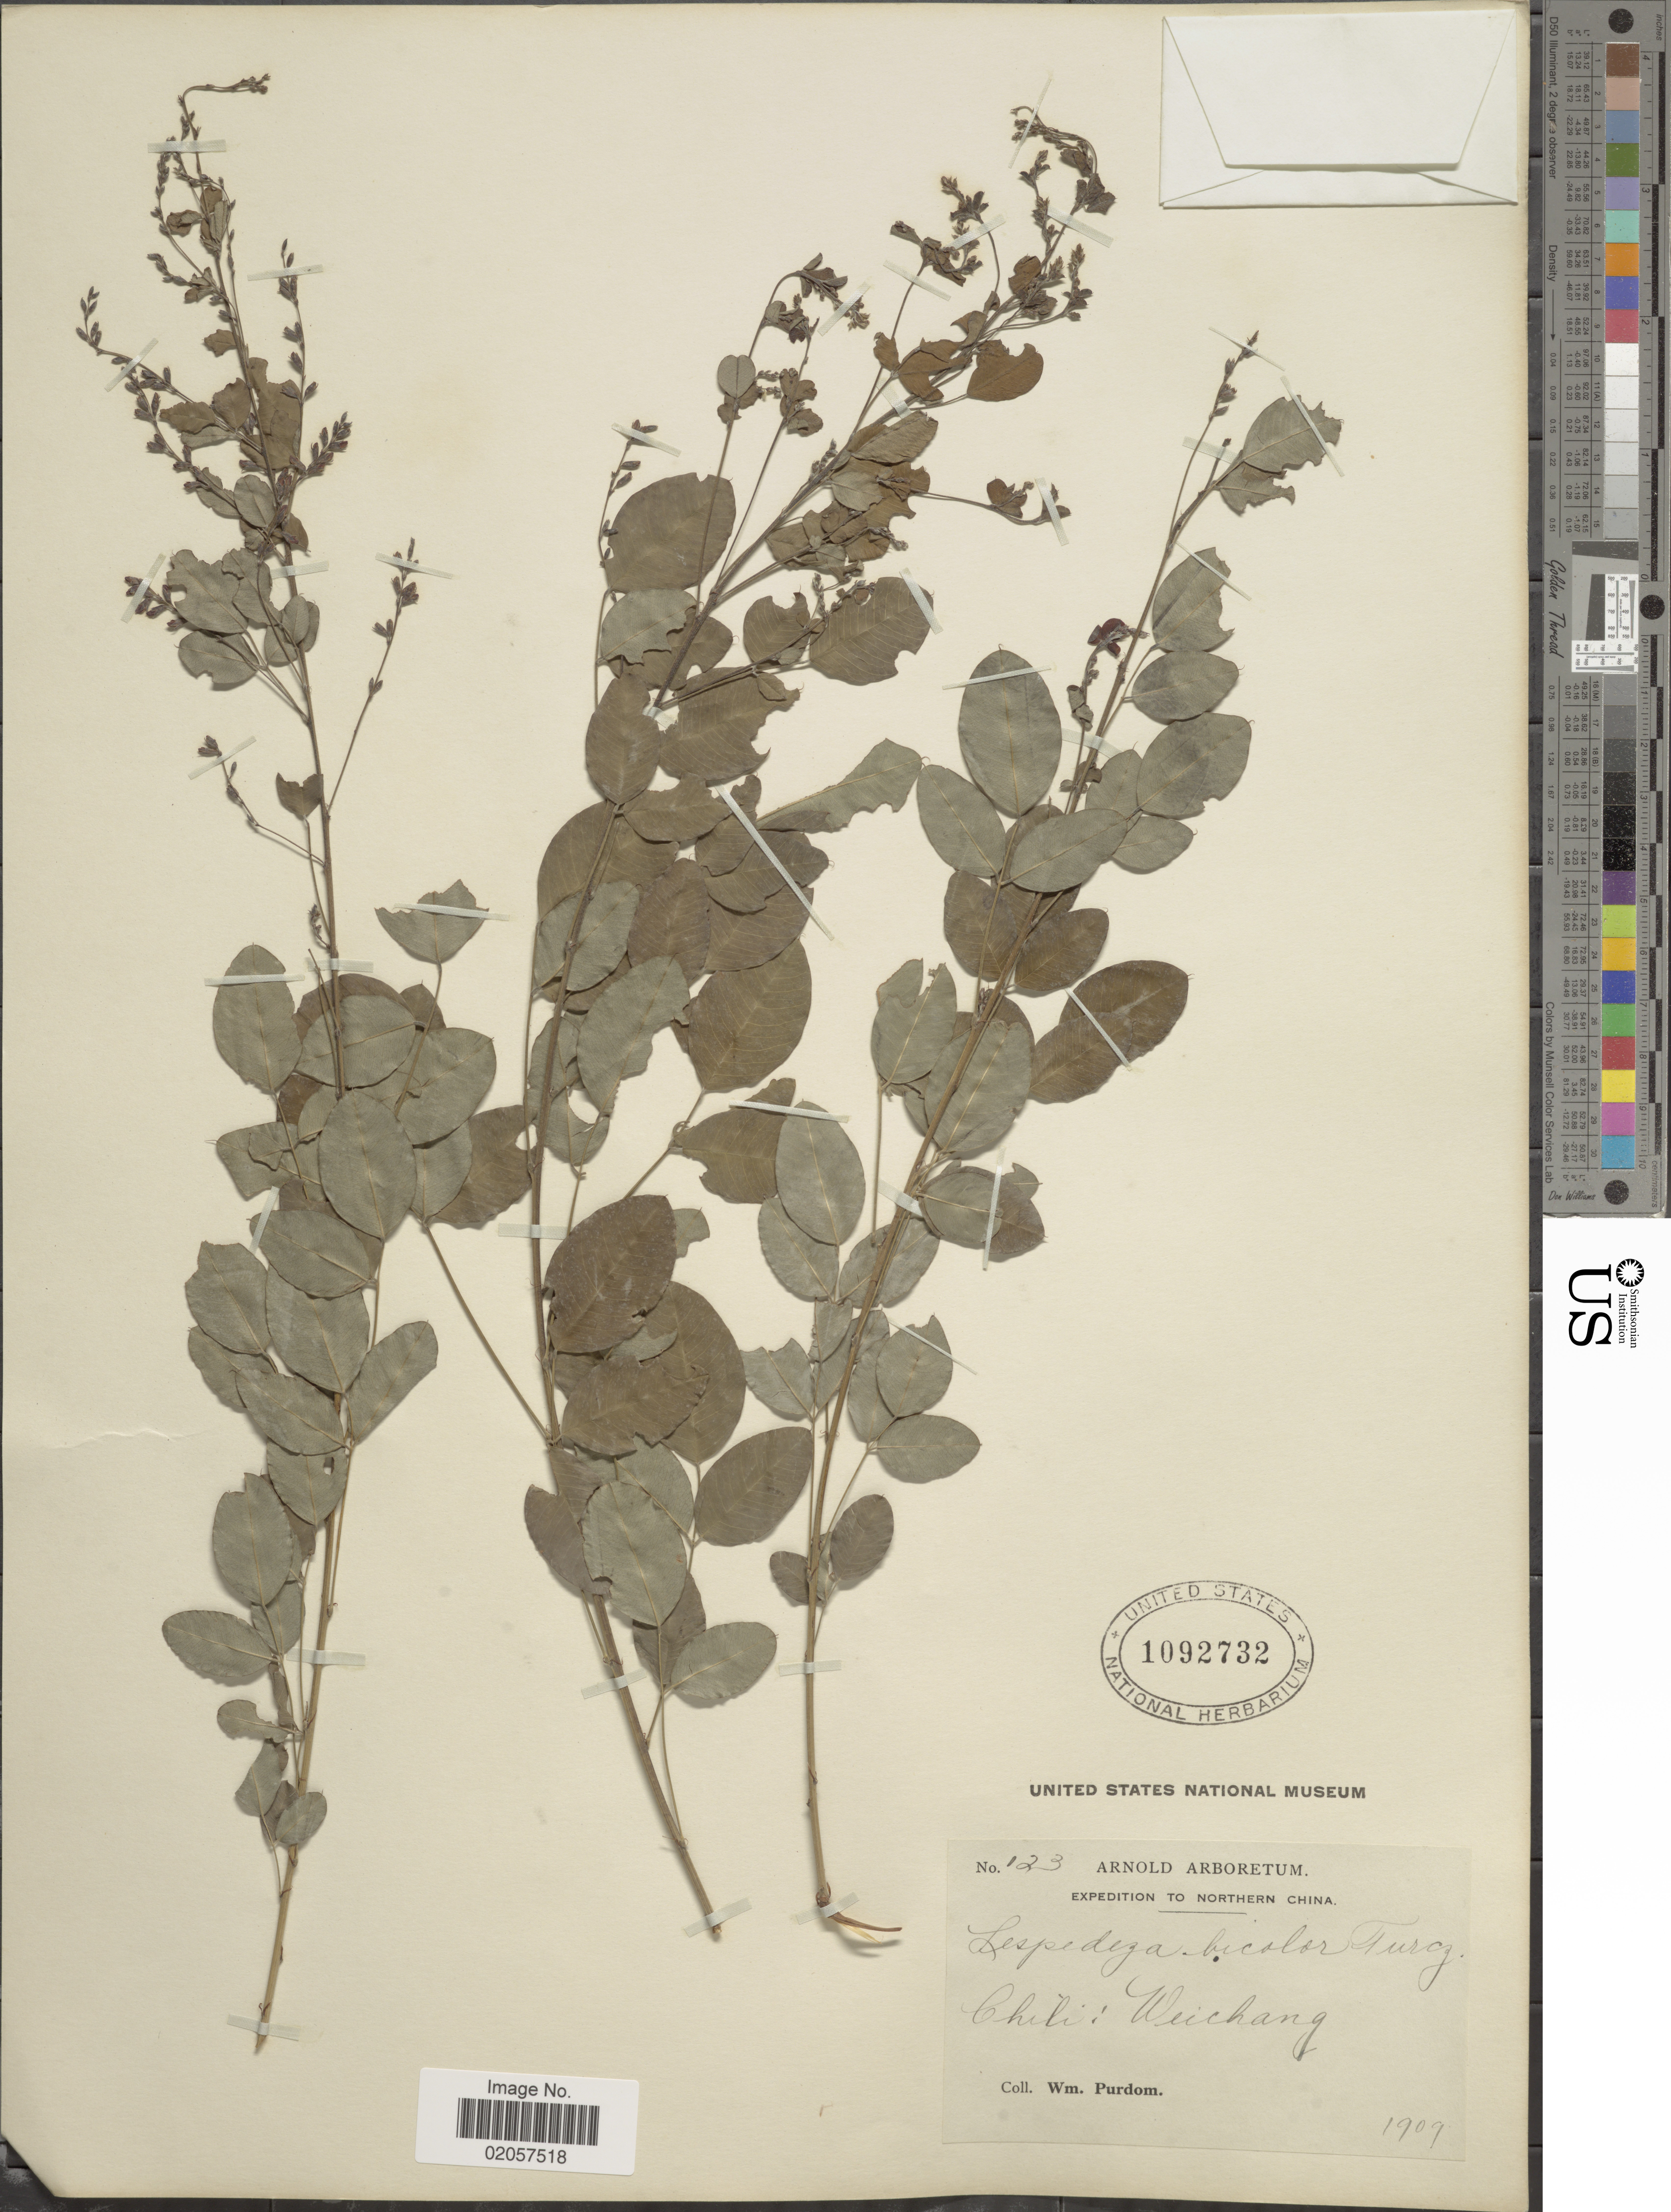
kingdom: Plantae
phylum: Tracheophyta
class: Magnoliopsida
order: Fabales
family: Fabaceae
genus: Lespedeza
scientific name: Lespedeza bicolor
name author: Turcz.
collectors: W. Purdom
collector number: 123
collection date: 1909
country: China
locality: Northern China. Chili: Weichang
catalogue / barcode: US 1092732